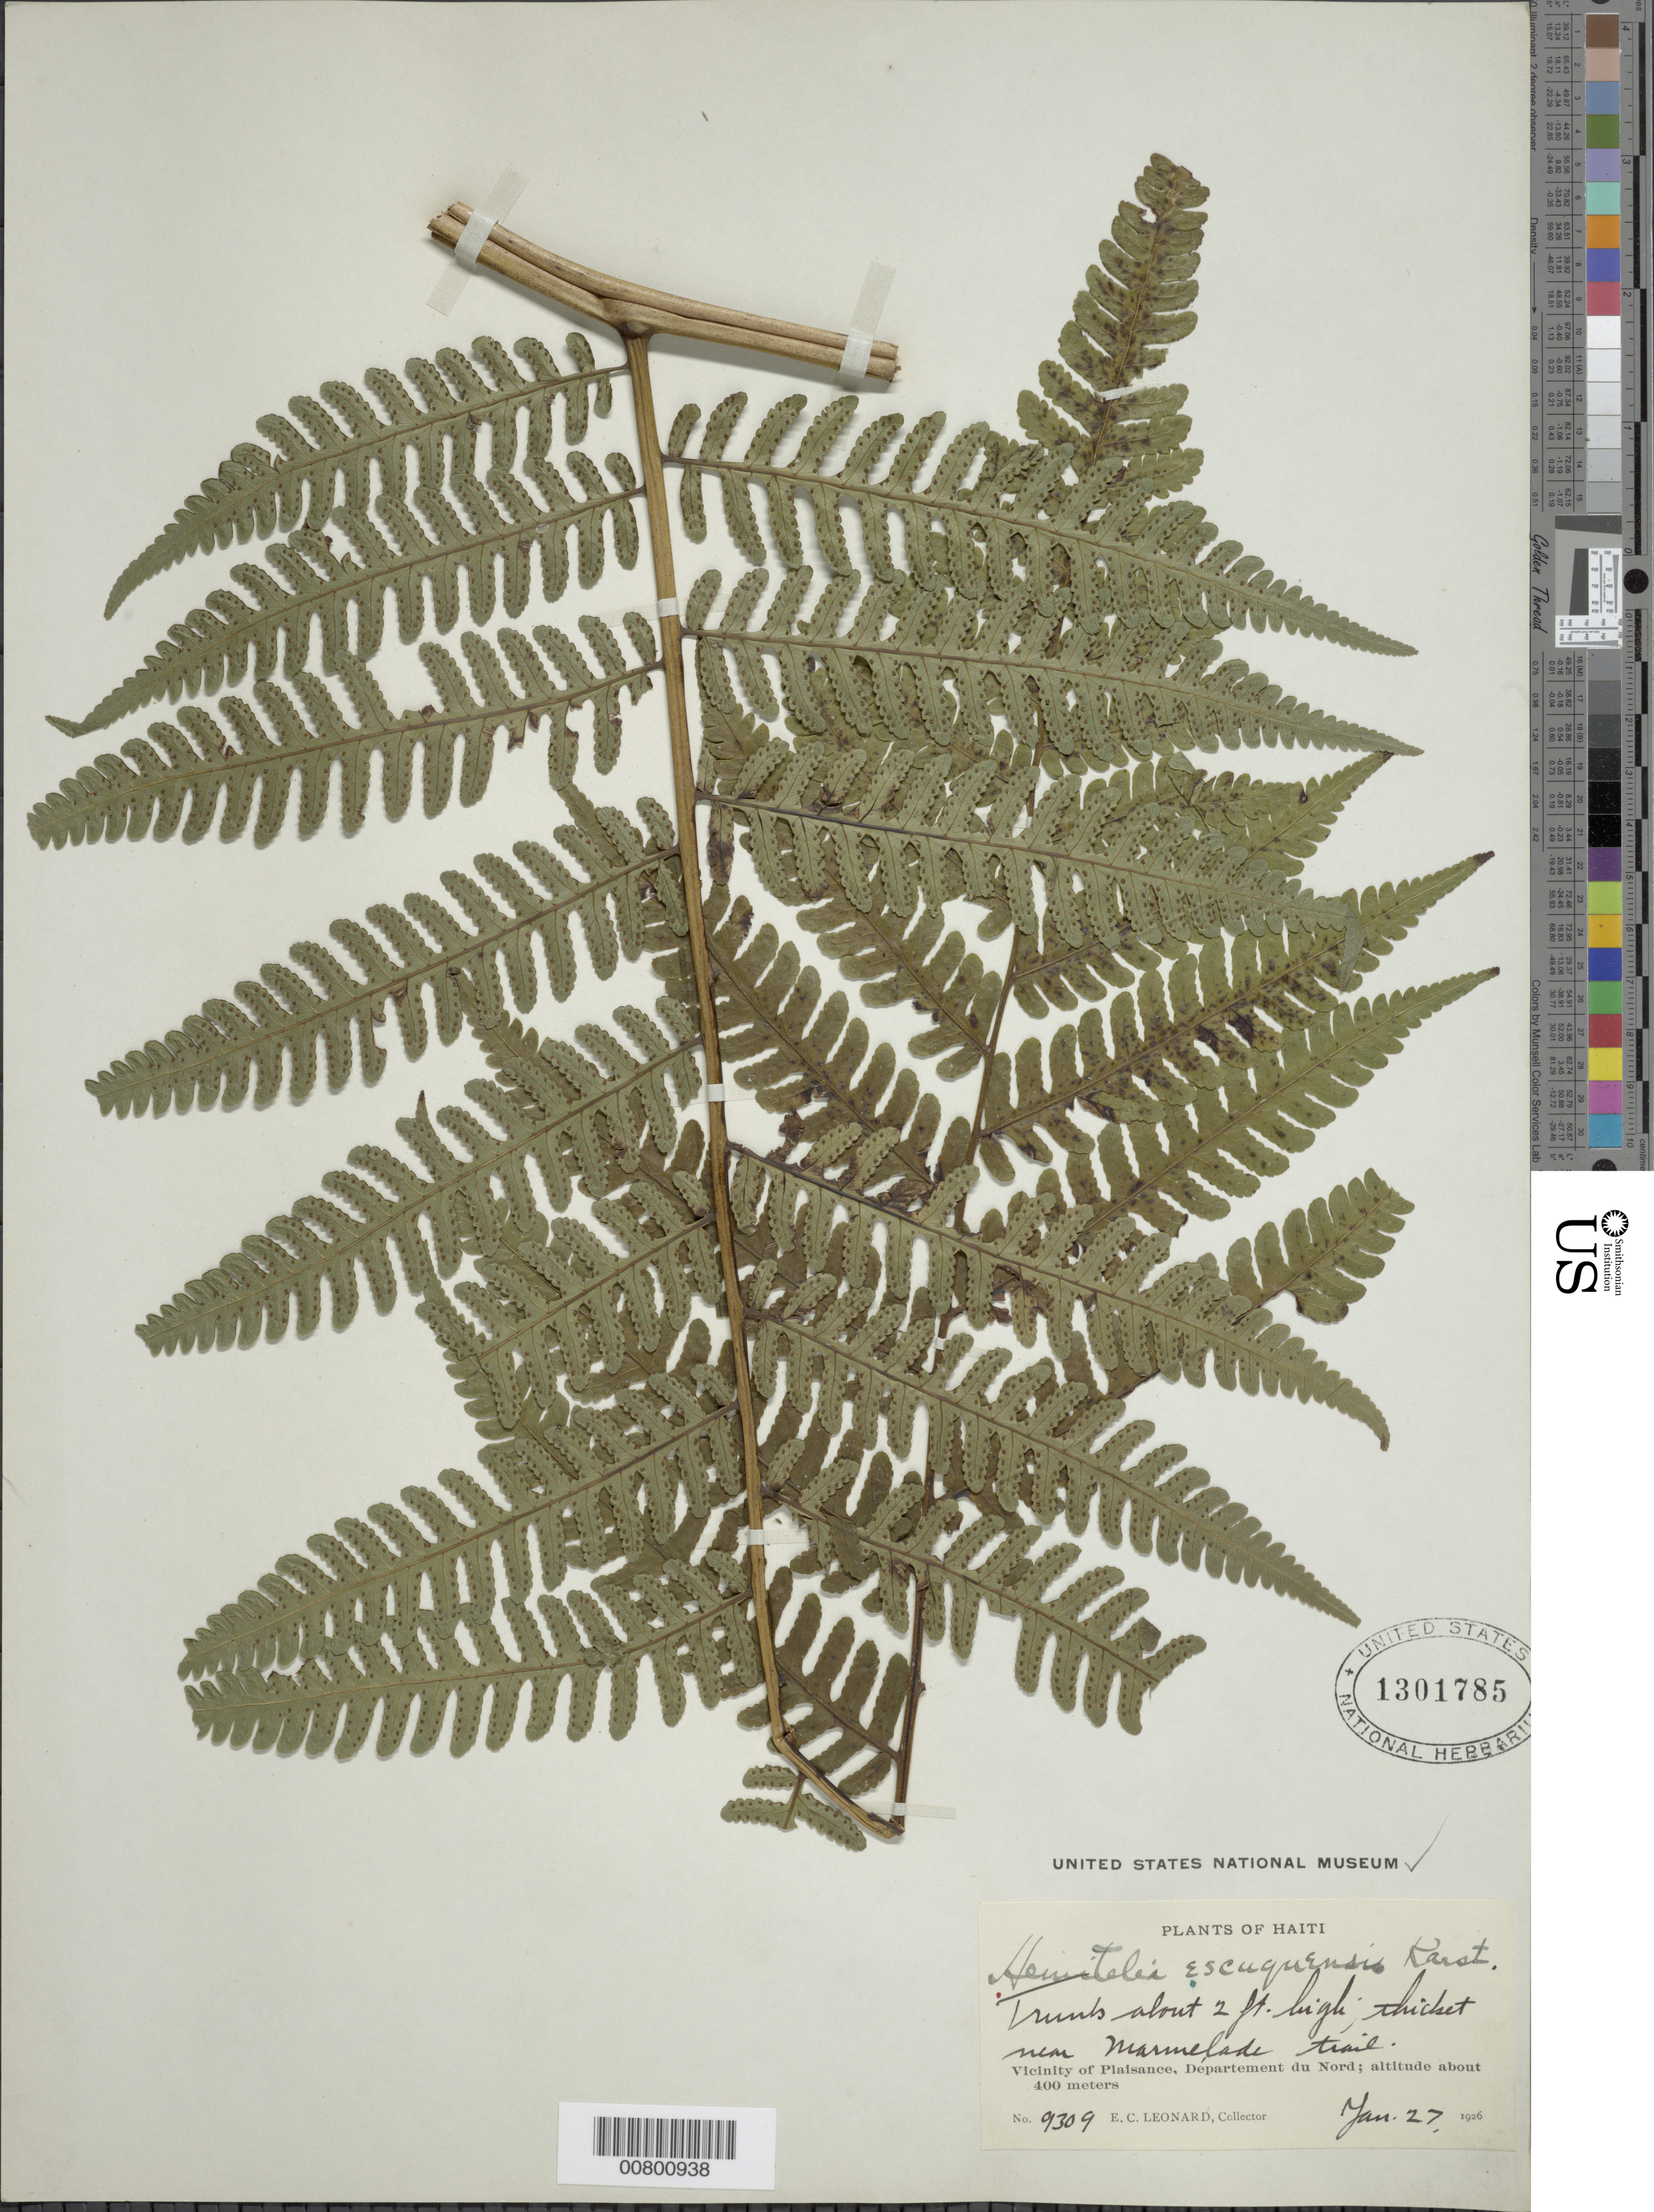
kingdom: Plantae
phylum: Tracheophyta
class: Polypodiopsida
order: Cyatheales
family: Cyatheaceae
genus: Cyathea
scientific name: Cyathea andina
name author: Domin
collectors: E. C. Leonard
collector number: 9309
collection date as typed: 27 Jan 1926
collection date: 1926-01-27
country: Haiti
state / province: Nord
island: Hispaniola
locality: Plaisance vicinity, Marmelade trail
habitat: Thicket along trail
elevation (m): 400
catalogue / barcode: US 1301785